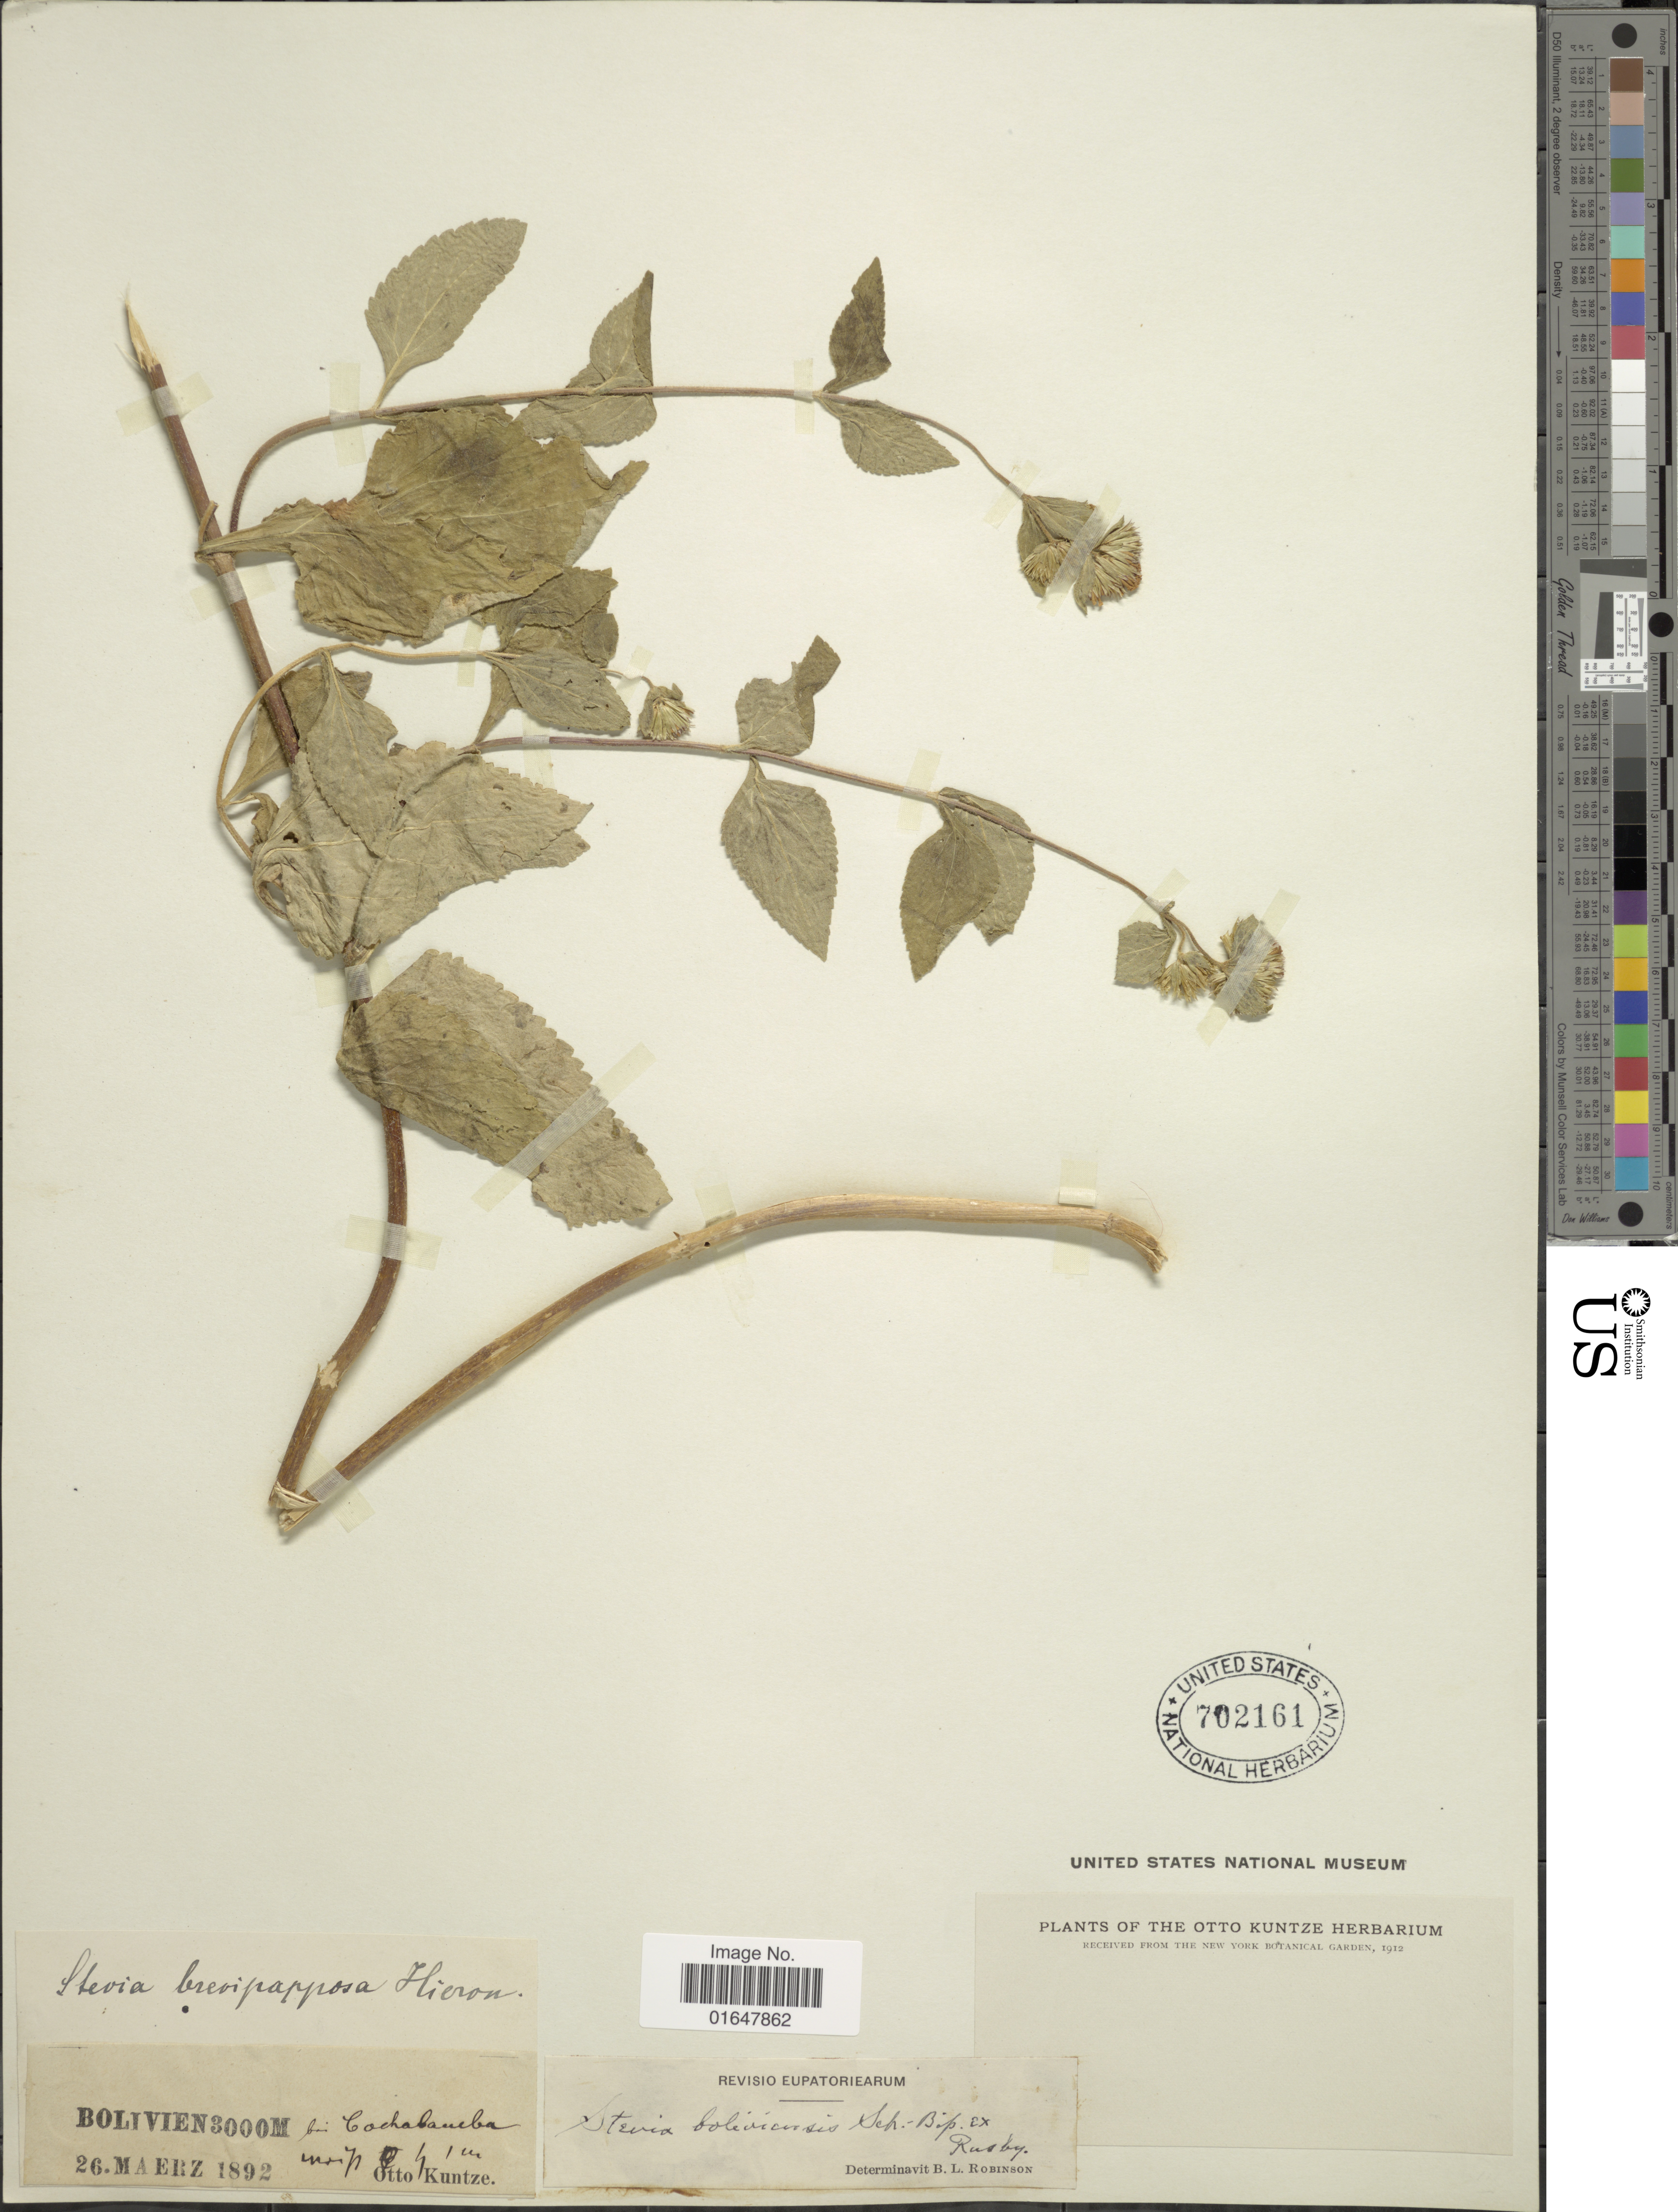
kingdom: Plantae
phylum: Tracheophyta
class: Magnoliopsida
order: Asterales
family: Asteraceae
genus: Stevia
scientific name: Stevia boliviensis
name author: Sch. Bip. ex Rusby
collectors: C.E.O. Kuntze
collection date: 1892-03-26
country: Bolivia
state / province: Cochabamba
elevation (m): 3000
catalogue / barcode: US 702161